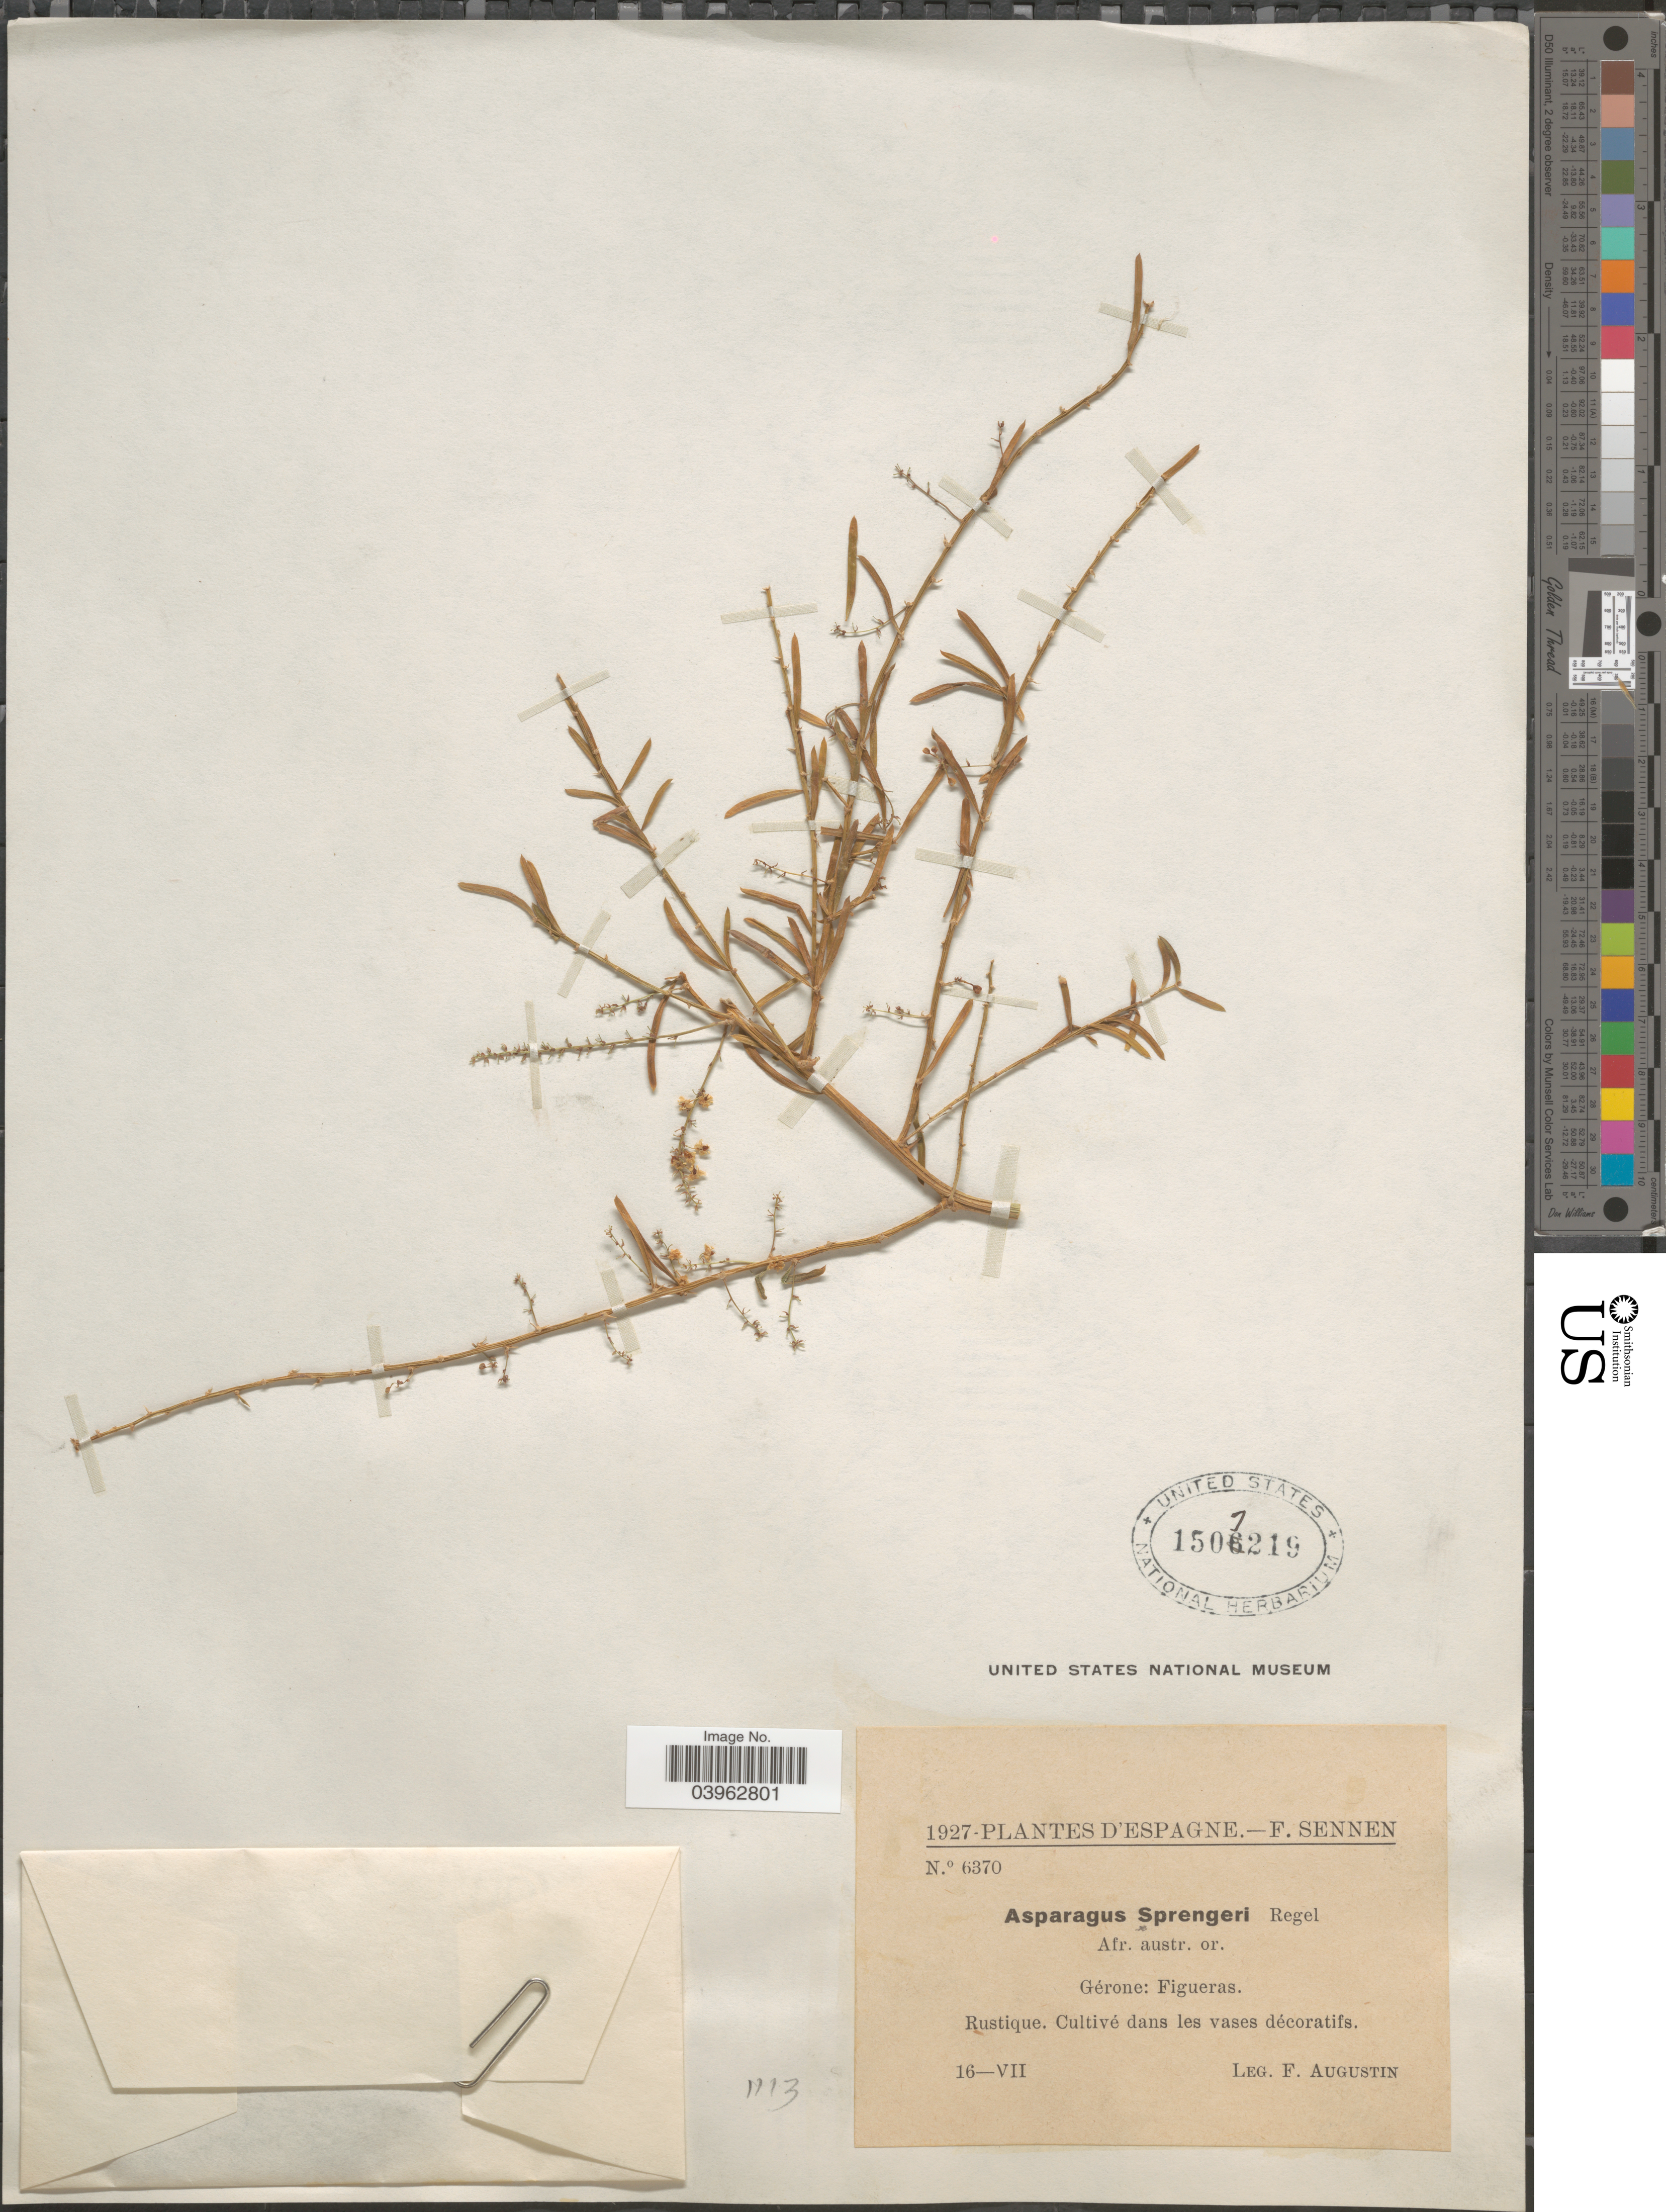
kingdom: Plantae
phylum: Tracheophyta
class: Liliopsida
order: Asparagales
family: Asparagaceae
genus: Asparagus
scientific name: Asparagus sprengeri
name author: Regel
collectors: F. Augustin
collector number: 6370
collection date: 1927-07-16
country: Spain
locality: Espagne. Gérone: Figueras. Rustique. Cultivé dans les vases décoratifs.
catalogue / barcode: US 1507219